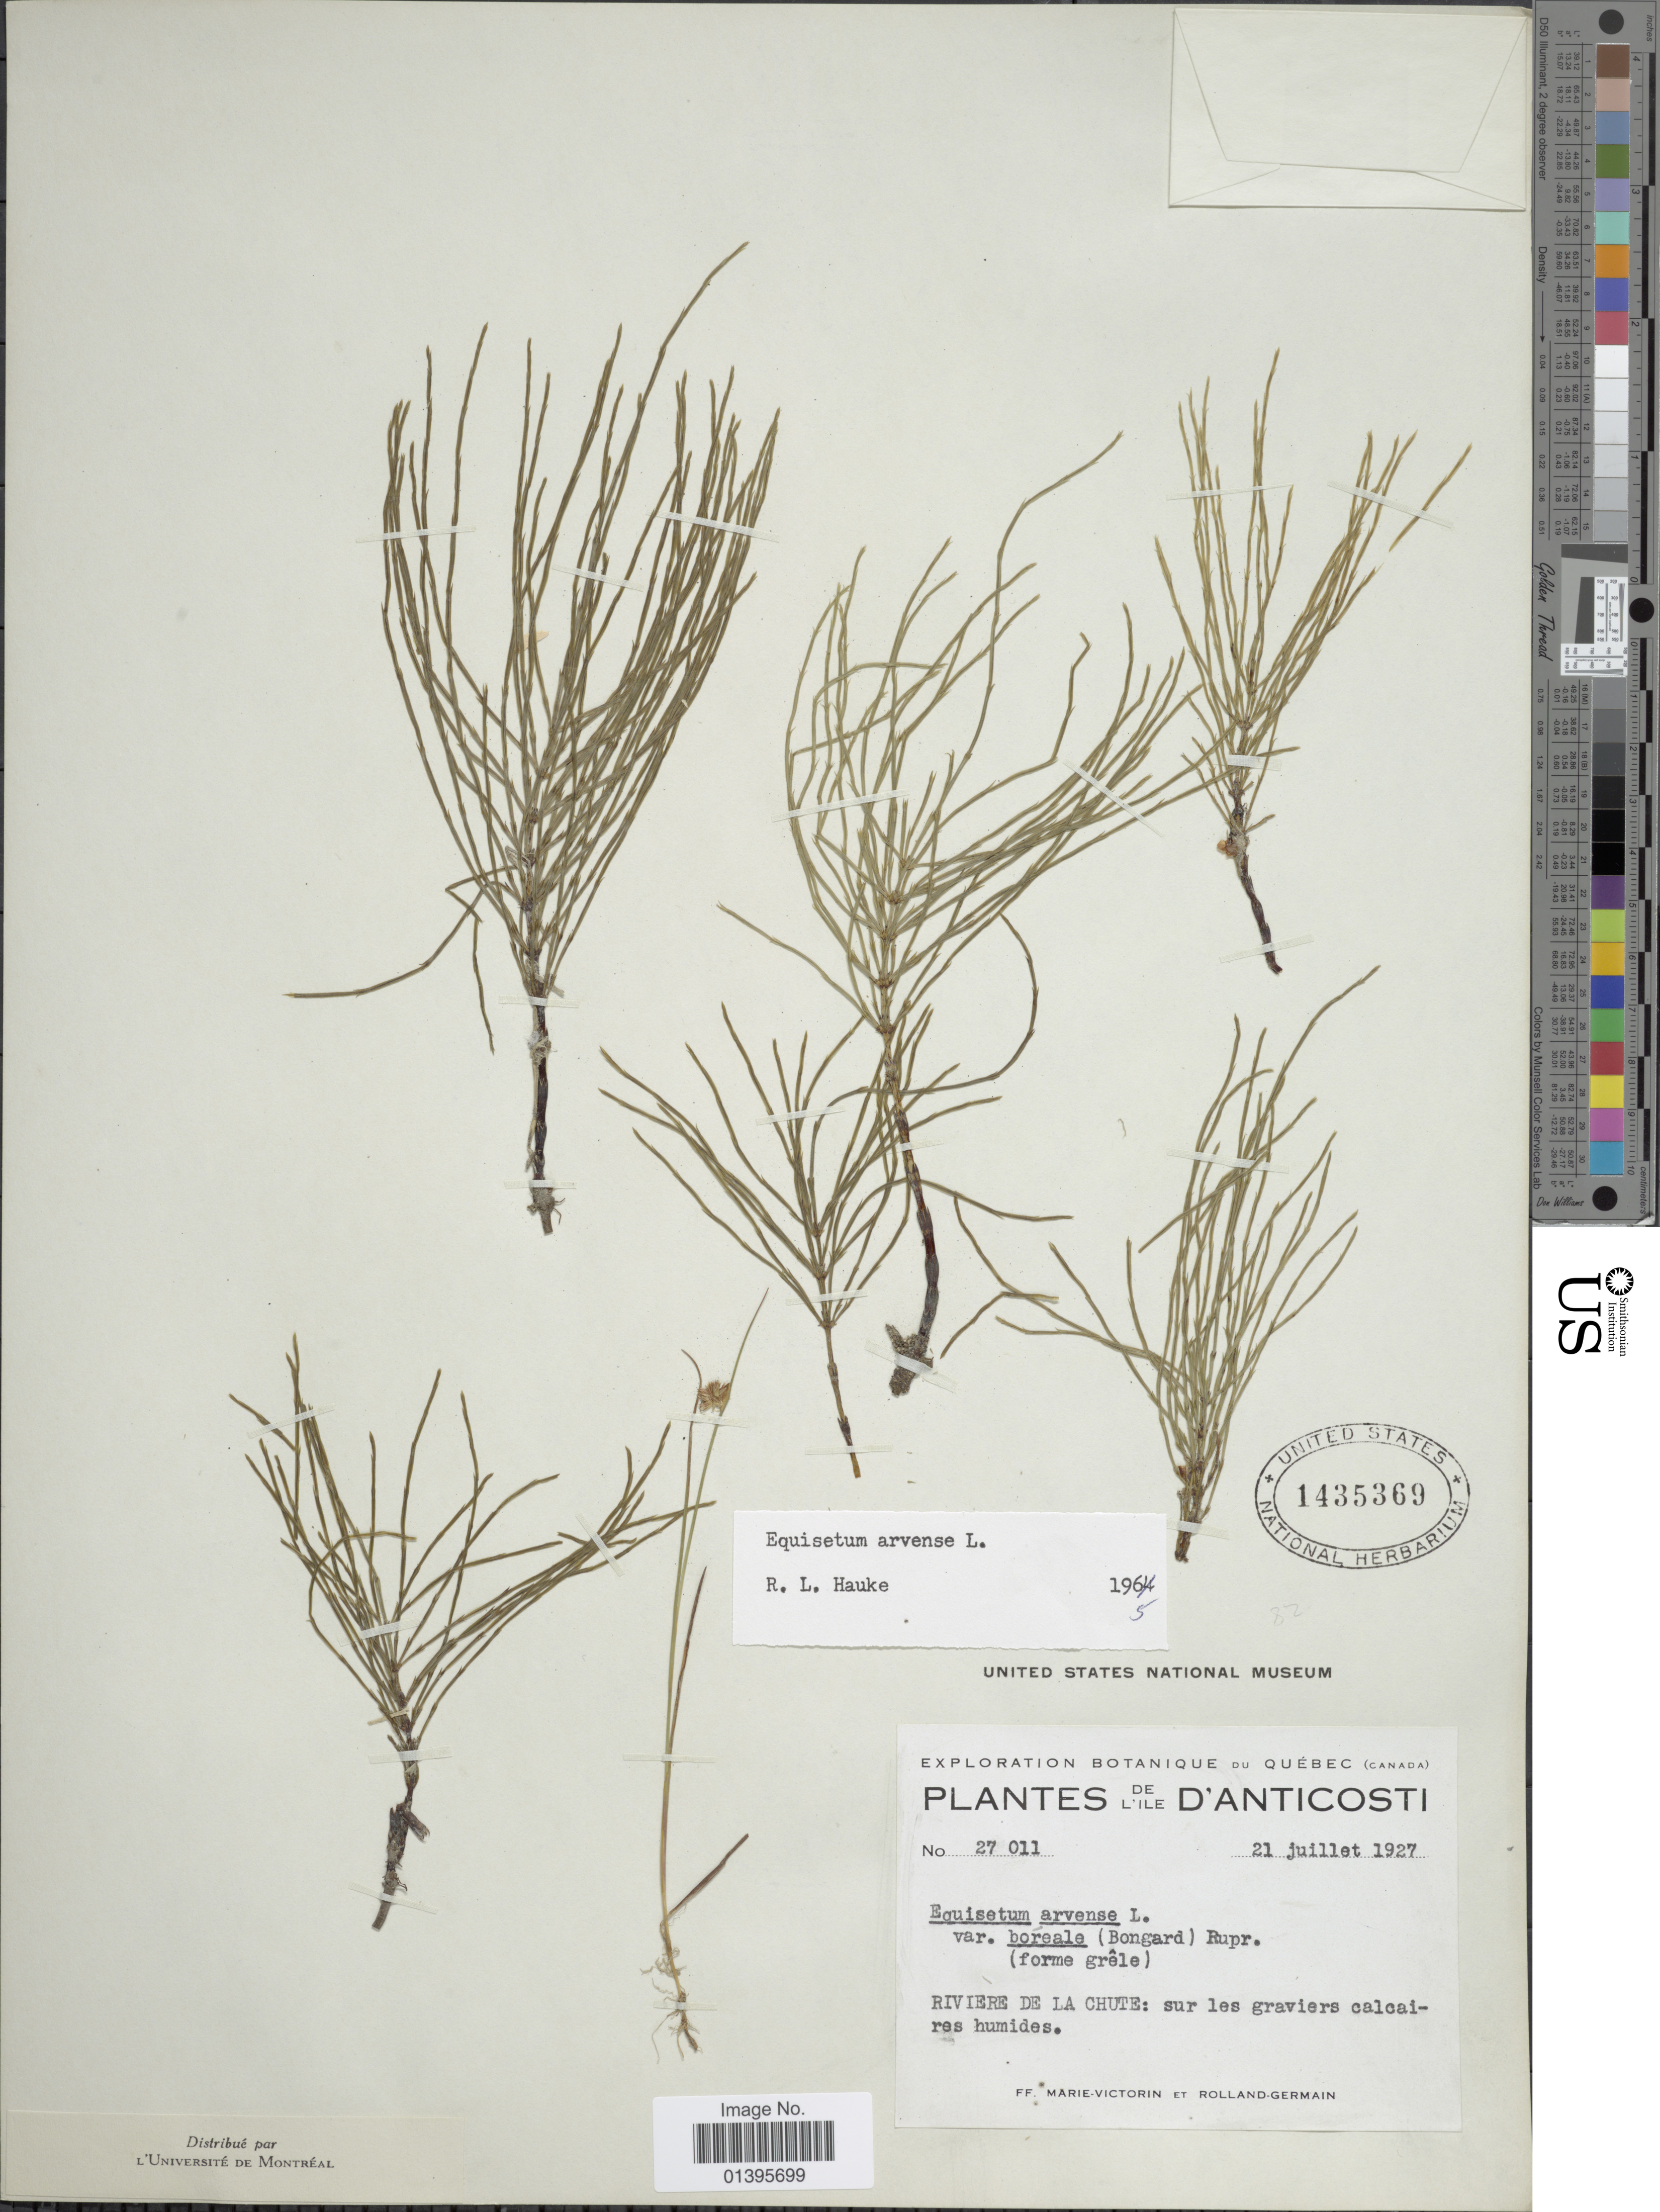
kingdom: Plantae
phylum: Tracheophyta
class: Polypodiopsida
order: Equisetales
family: Equisetaceae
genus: Equisetum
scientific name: Equisetum arvense var. boreale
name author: (Bong.) Rupr.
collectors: Fr. Marie-Victorin & Rolland-Germain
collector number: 27011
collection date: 1927-07-21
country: Canada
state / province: Quebec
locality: Plantes de L'Ile D'Anticosta. Riviere de la Chute: sur les graviers calcaires humides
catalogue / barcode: US 1435369